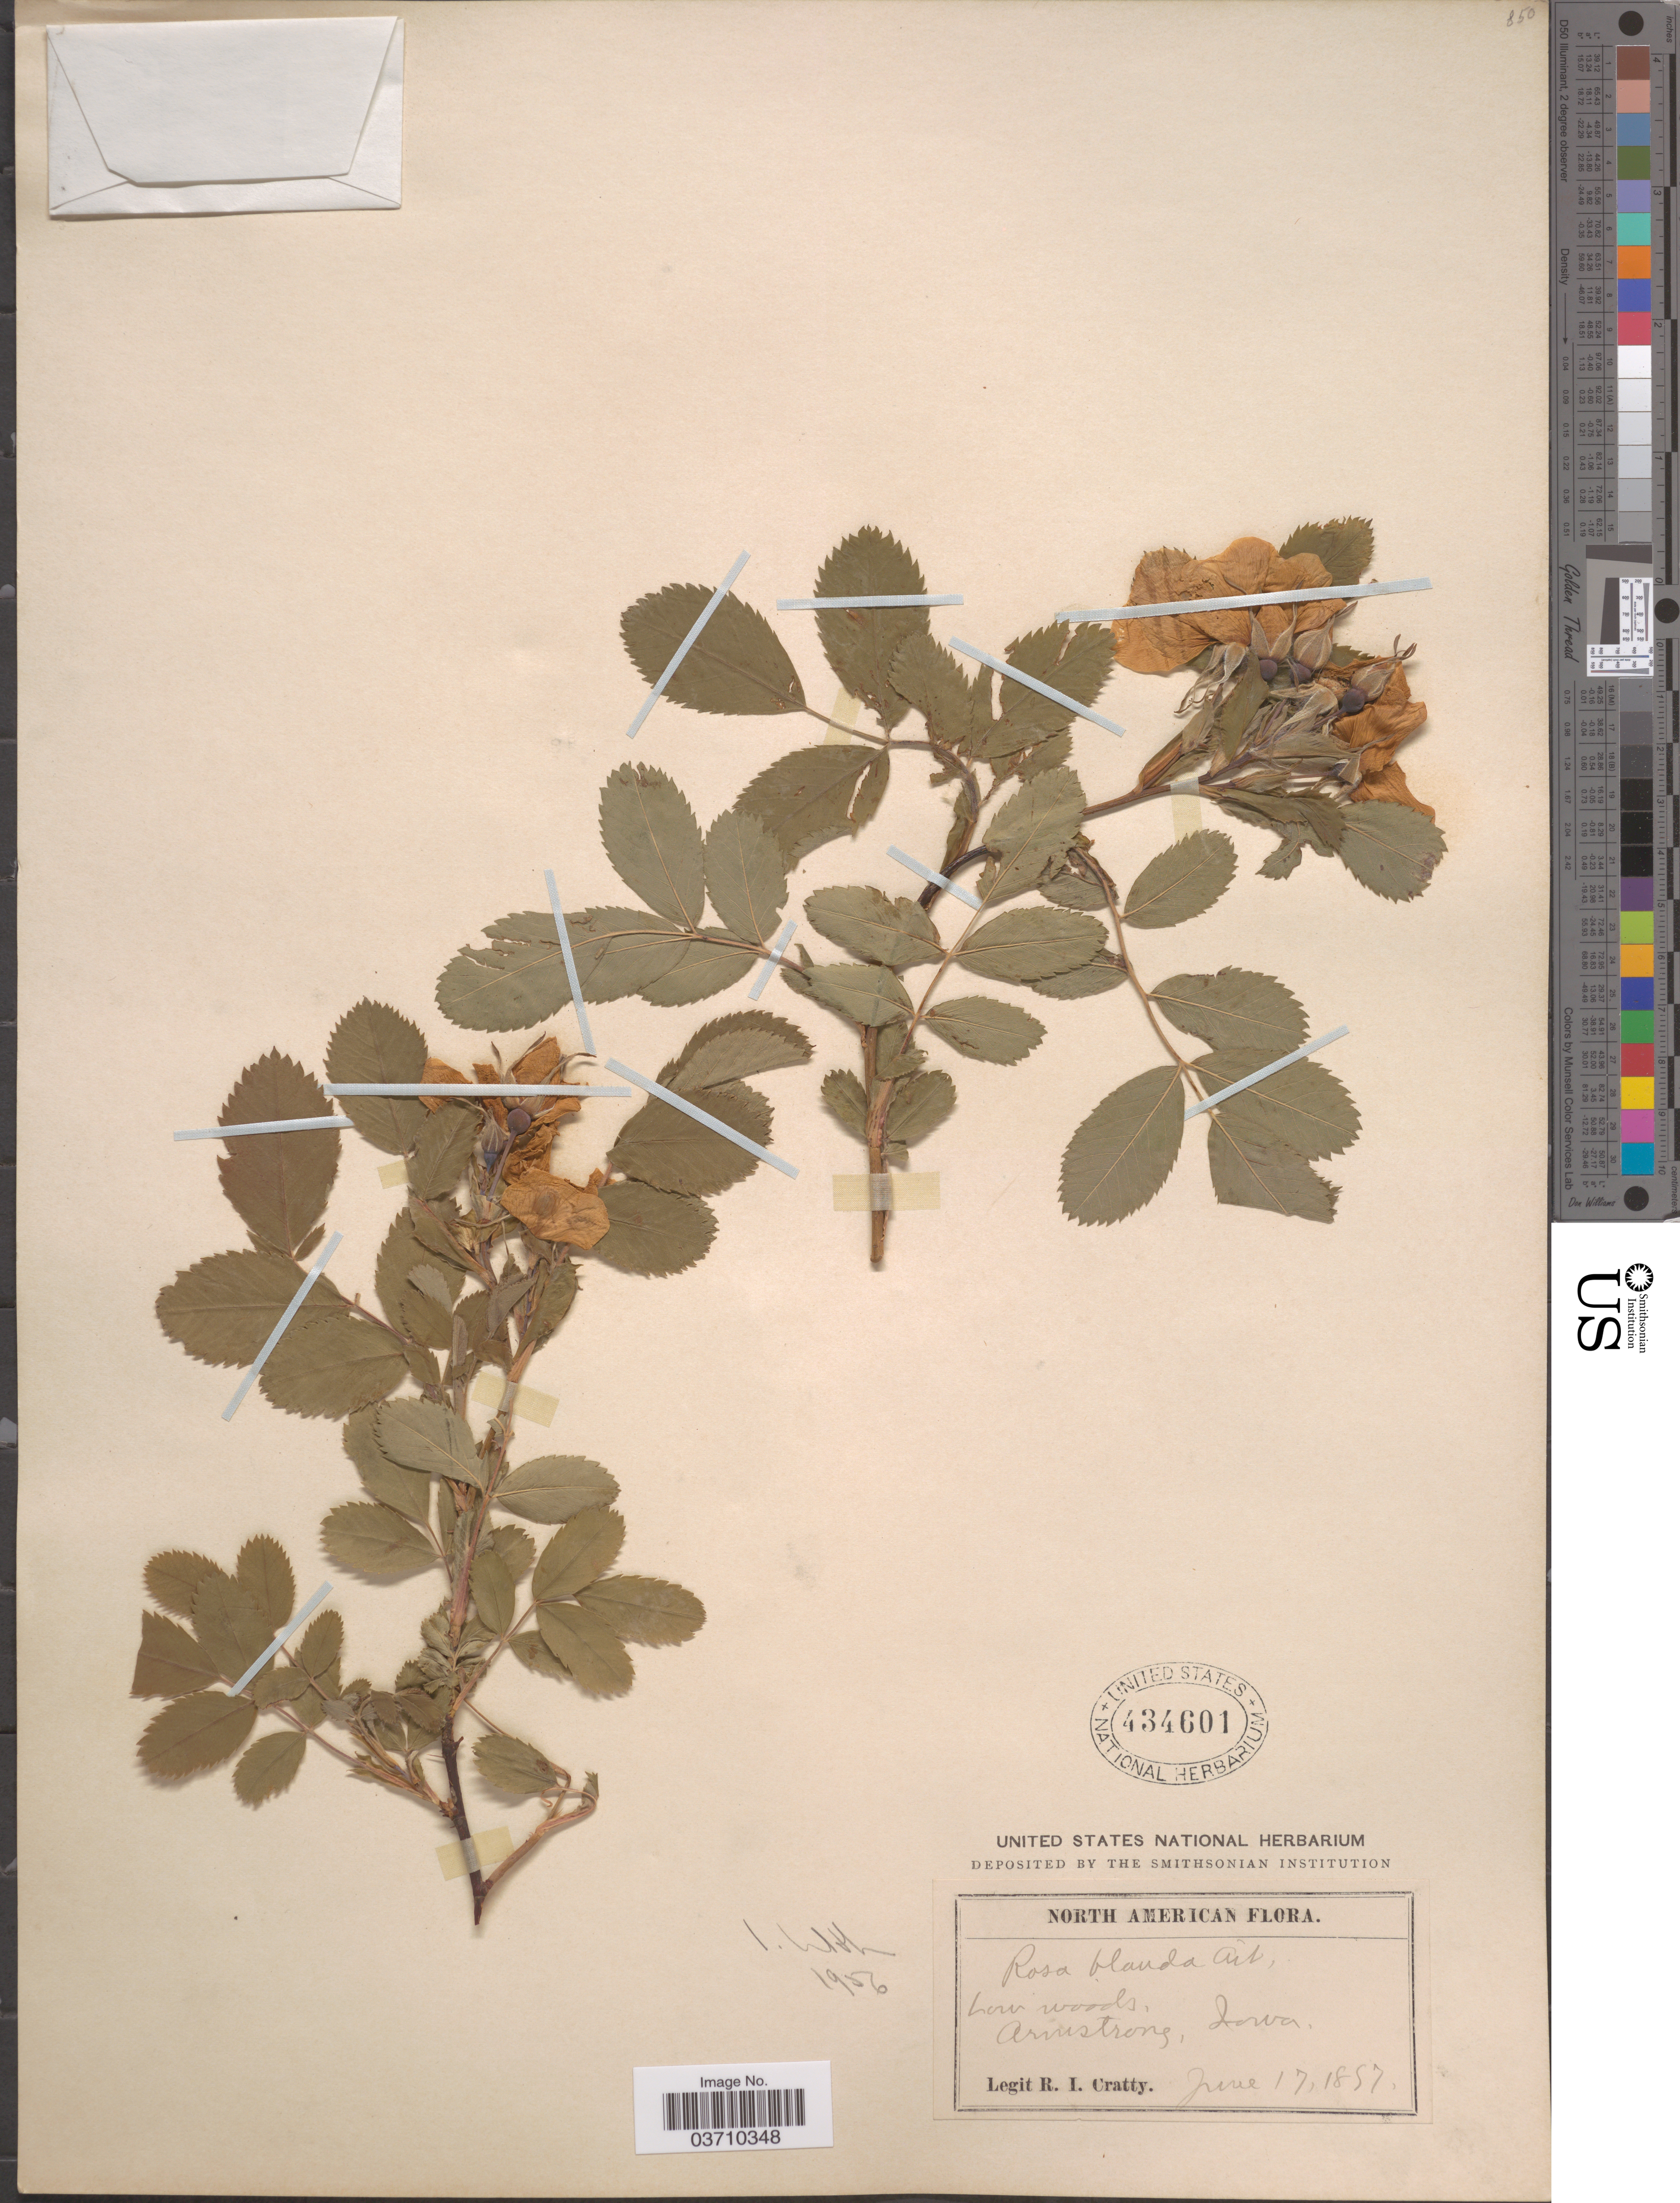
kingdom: Plantae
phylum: Tracheophyta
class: Magnoliopsida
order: Rosales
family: Rosaceae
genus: Rosa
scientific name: Rosa blanda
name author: Aiton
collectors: R. Cratty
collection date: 1857-06-17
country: United States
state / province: Iowa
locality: Armstrong.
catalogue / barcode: US 434601